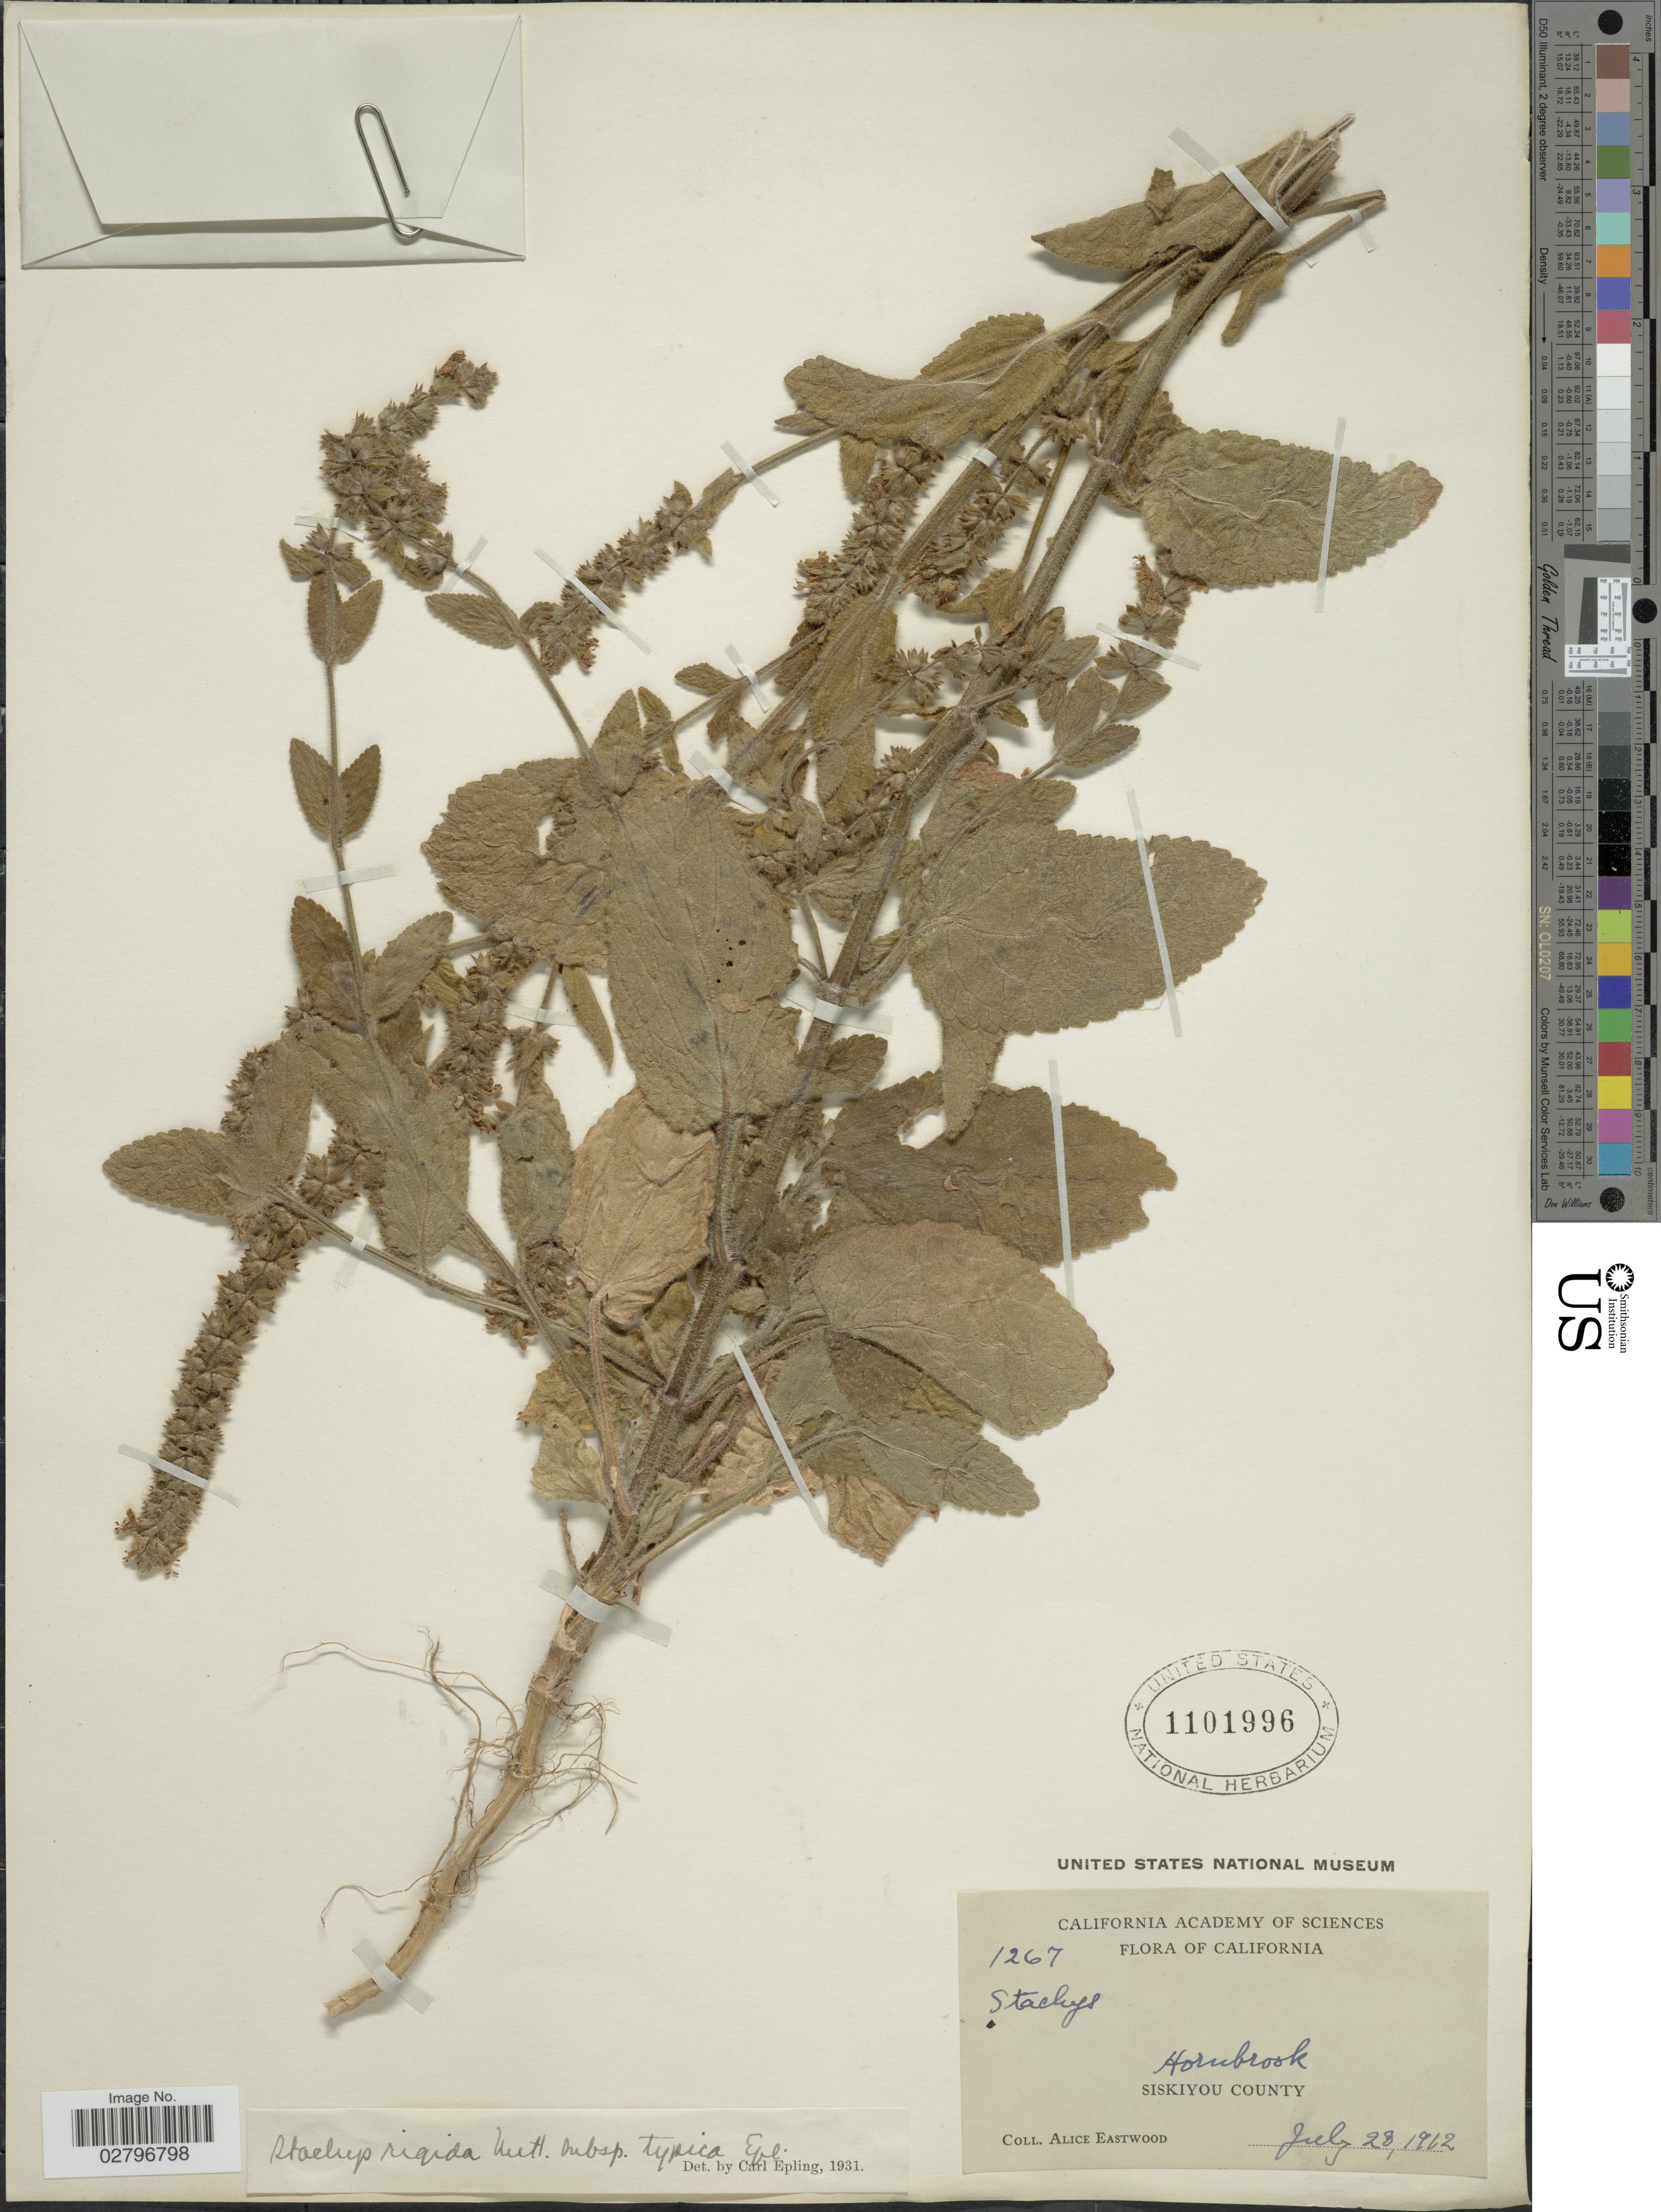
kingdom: Plantae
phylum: Tracheophyta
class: Magnoliopsida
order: Lamiales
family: Lamiaceae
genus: Stachys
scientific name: Stachys rigida subsp. typica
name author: Epling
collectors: A. Eastwood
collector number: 1267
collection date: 1912-07-28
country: United States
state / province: California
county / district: Siskiyou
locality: Hornbrook, Siskiyou County.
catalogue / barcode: US 1101996